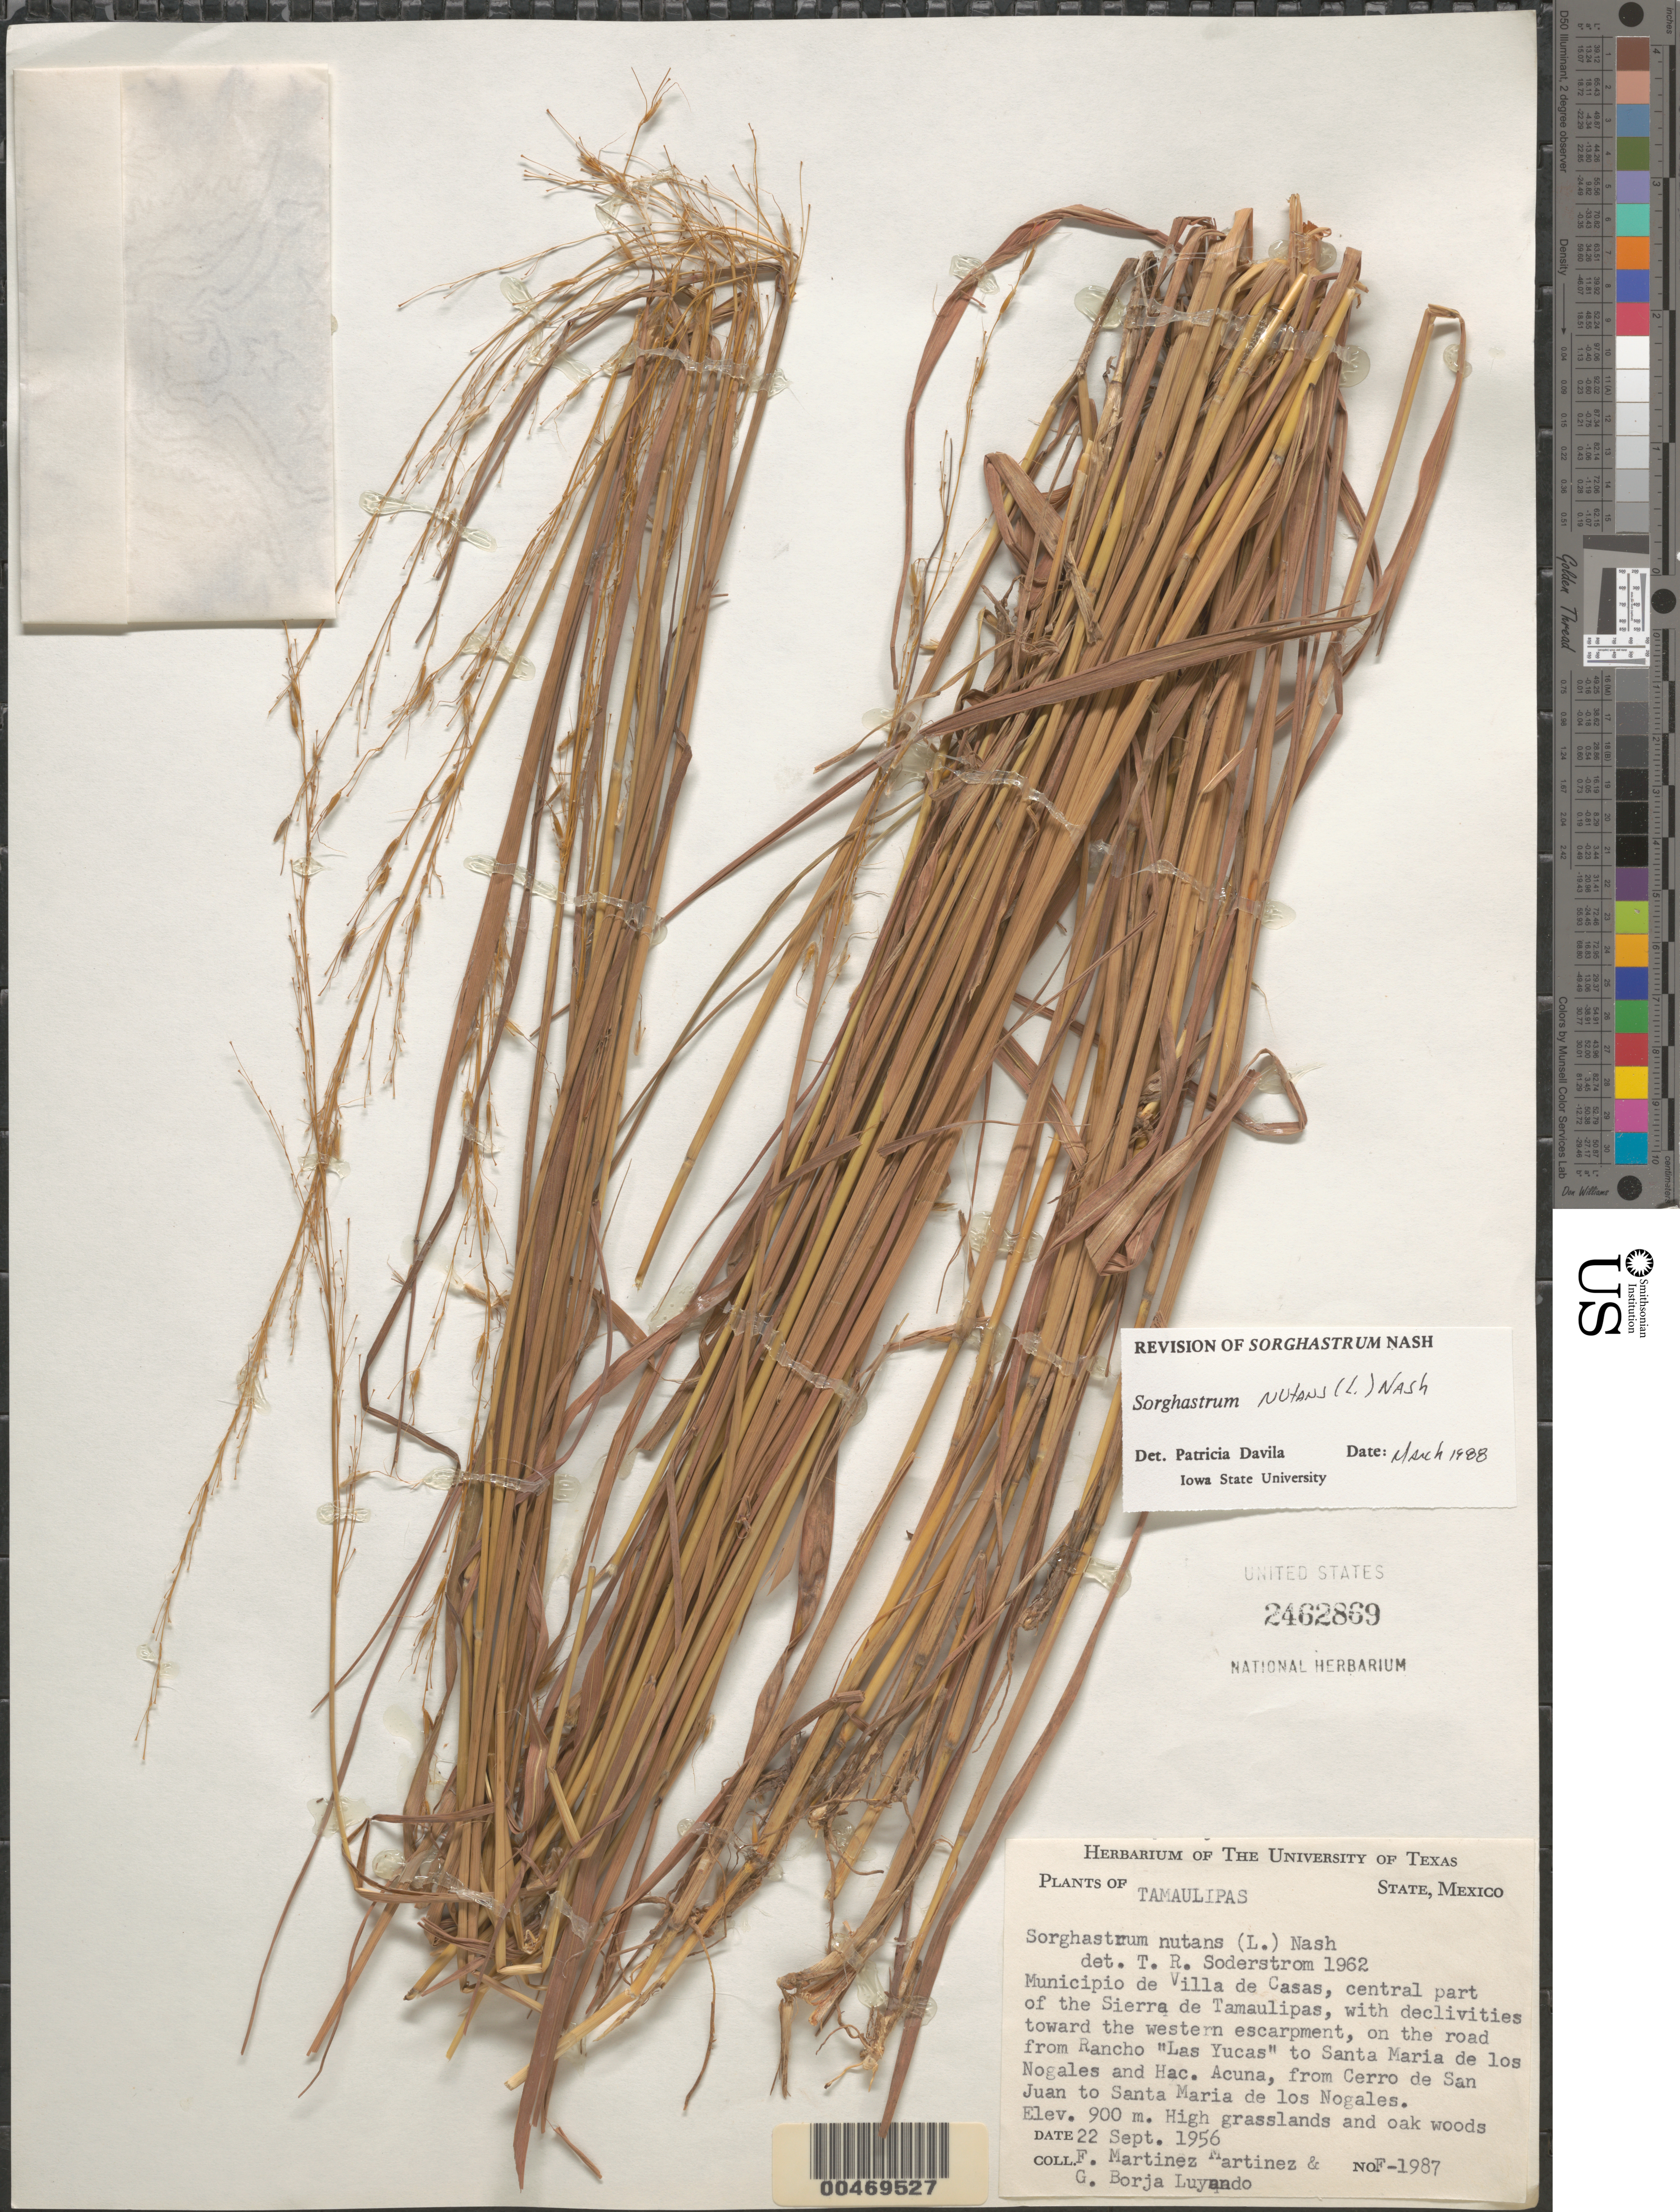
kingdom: Plantae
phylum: Tracheophyta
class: Liliopsida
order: Poales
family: Poaceae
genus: Sorghastrum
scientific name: Sorghastrum nutans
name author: (L.) Nash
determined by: Dávila, P. D.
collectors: F. Martinez-M. & G. Borja-Luyando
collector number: F-1987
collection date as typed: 22 Sep 1956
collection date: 1956-09-22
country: Mexico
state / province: Tamaulipas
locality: Villa de Casas Mun, central Sierra de Tamaulipas, on the rd from Rancho Las Yucas to Santa Maria de los Nogales & Hac. Acuna,...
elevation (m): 900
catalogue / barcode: US 2462869